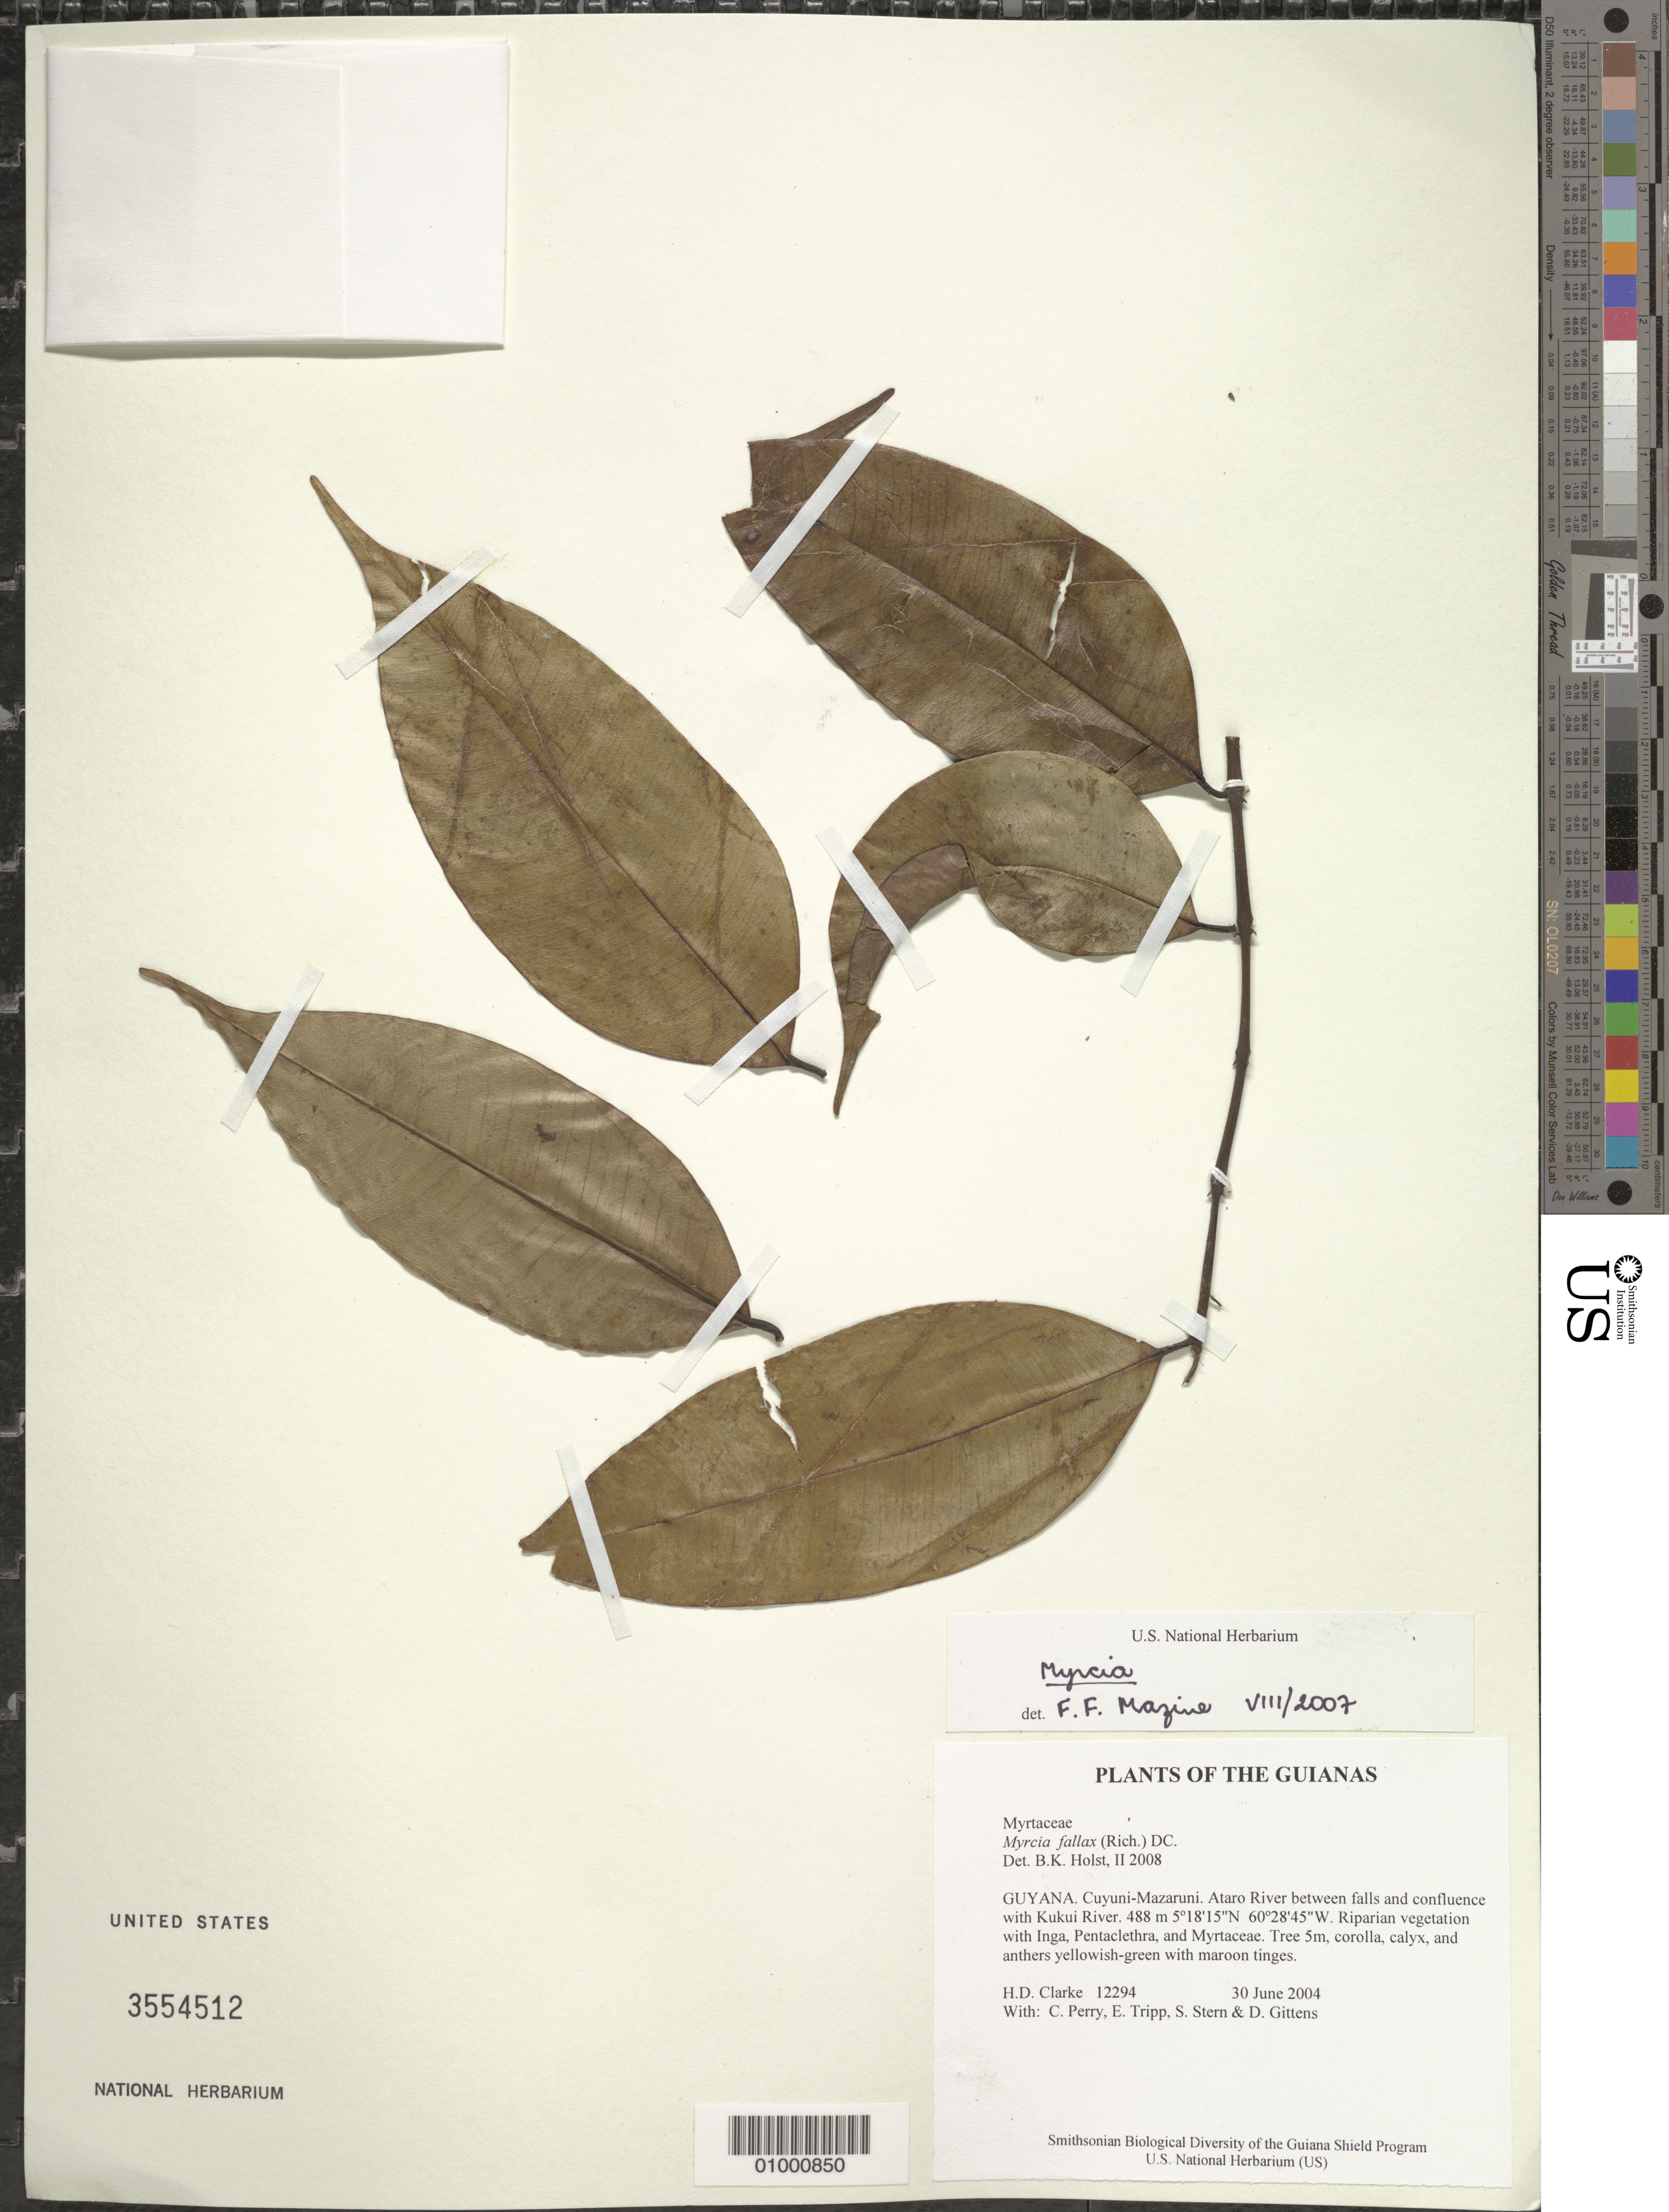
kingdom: Plantae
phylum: Tracheophyta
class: Magnoliopsida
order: Myrtales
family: Myrtaceae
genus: Myrcia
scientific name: Myrcia fallax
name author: (Rich.) DC.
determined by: Holst, Bruce K.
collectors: H. D. Clarke, C. Perry, E. Tripp, S. R. Stern & D. Gittens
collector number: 12294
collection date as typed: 30 June 2004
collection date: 2004-06-30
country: Guyana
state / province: Cuyuni-Mazaruni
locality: Ataro River between falls and confluence with Kukui River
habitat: Riparian vegetation with Inga, Pentaclethra, and Myrtaceae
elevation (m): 488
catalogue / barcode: US 3554512